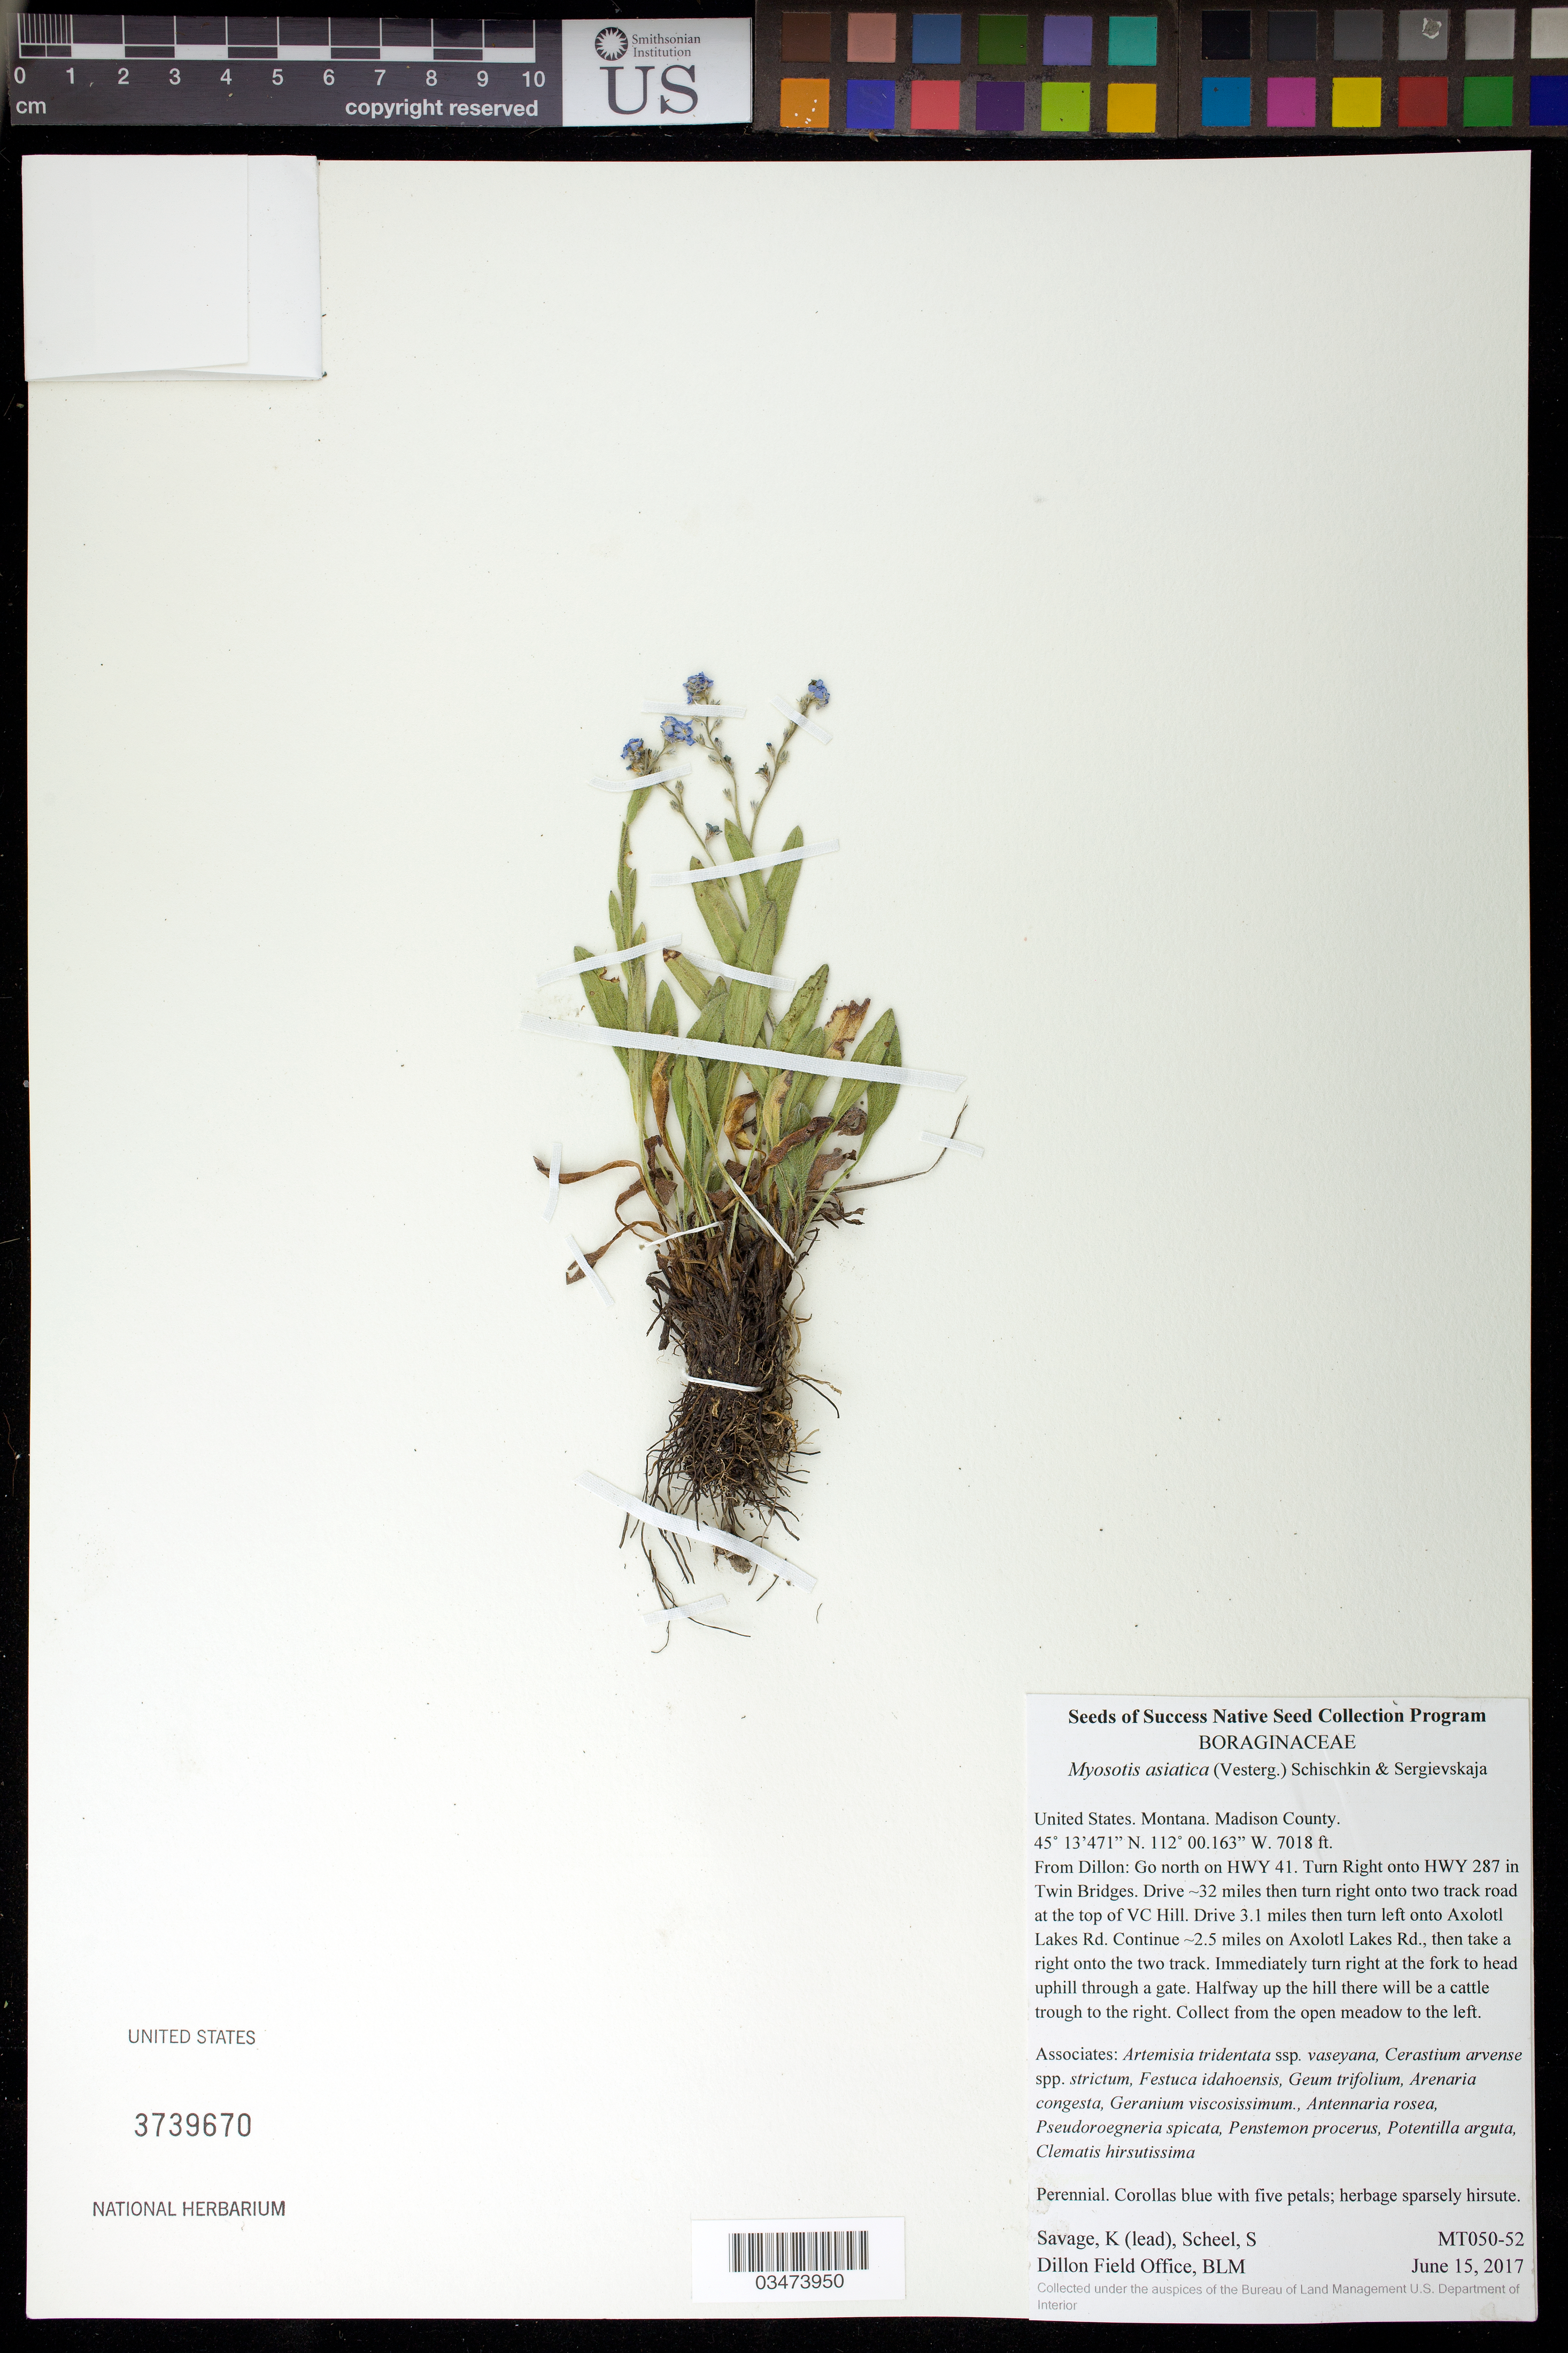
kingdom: Plantae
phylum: Tracheophyta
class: Magnoliopsida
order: Boraginales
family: Boraginaceae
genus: Myosotis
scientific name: Myosotis asiatica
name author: Schischk. & Serg.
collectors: K. Savage & S. Scheel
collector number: MT050-52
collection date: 2017-06-15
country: United States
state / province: Montana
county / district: Madison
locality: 2.5 mi. on Axolotl Lakes Rd.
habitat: Mountain Big Sage-Idaho Fescue Steppe (Montane Sagebrush Steppe)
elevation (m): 2139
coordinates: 45 13 471 N, 112 00.163 W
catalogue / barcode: US 3739670